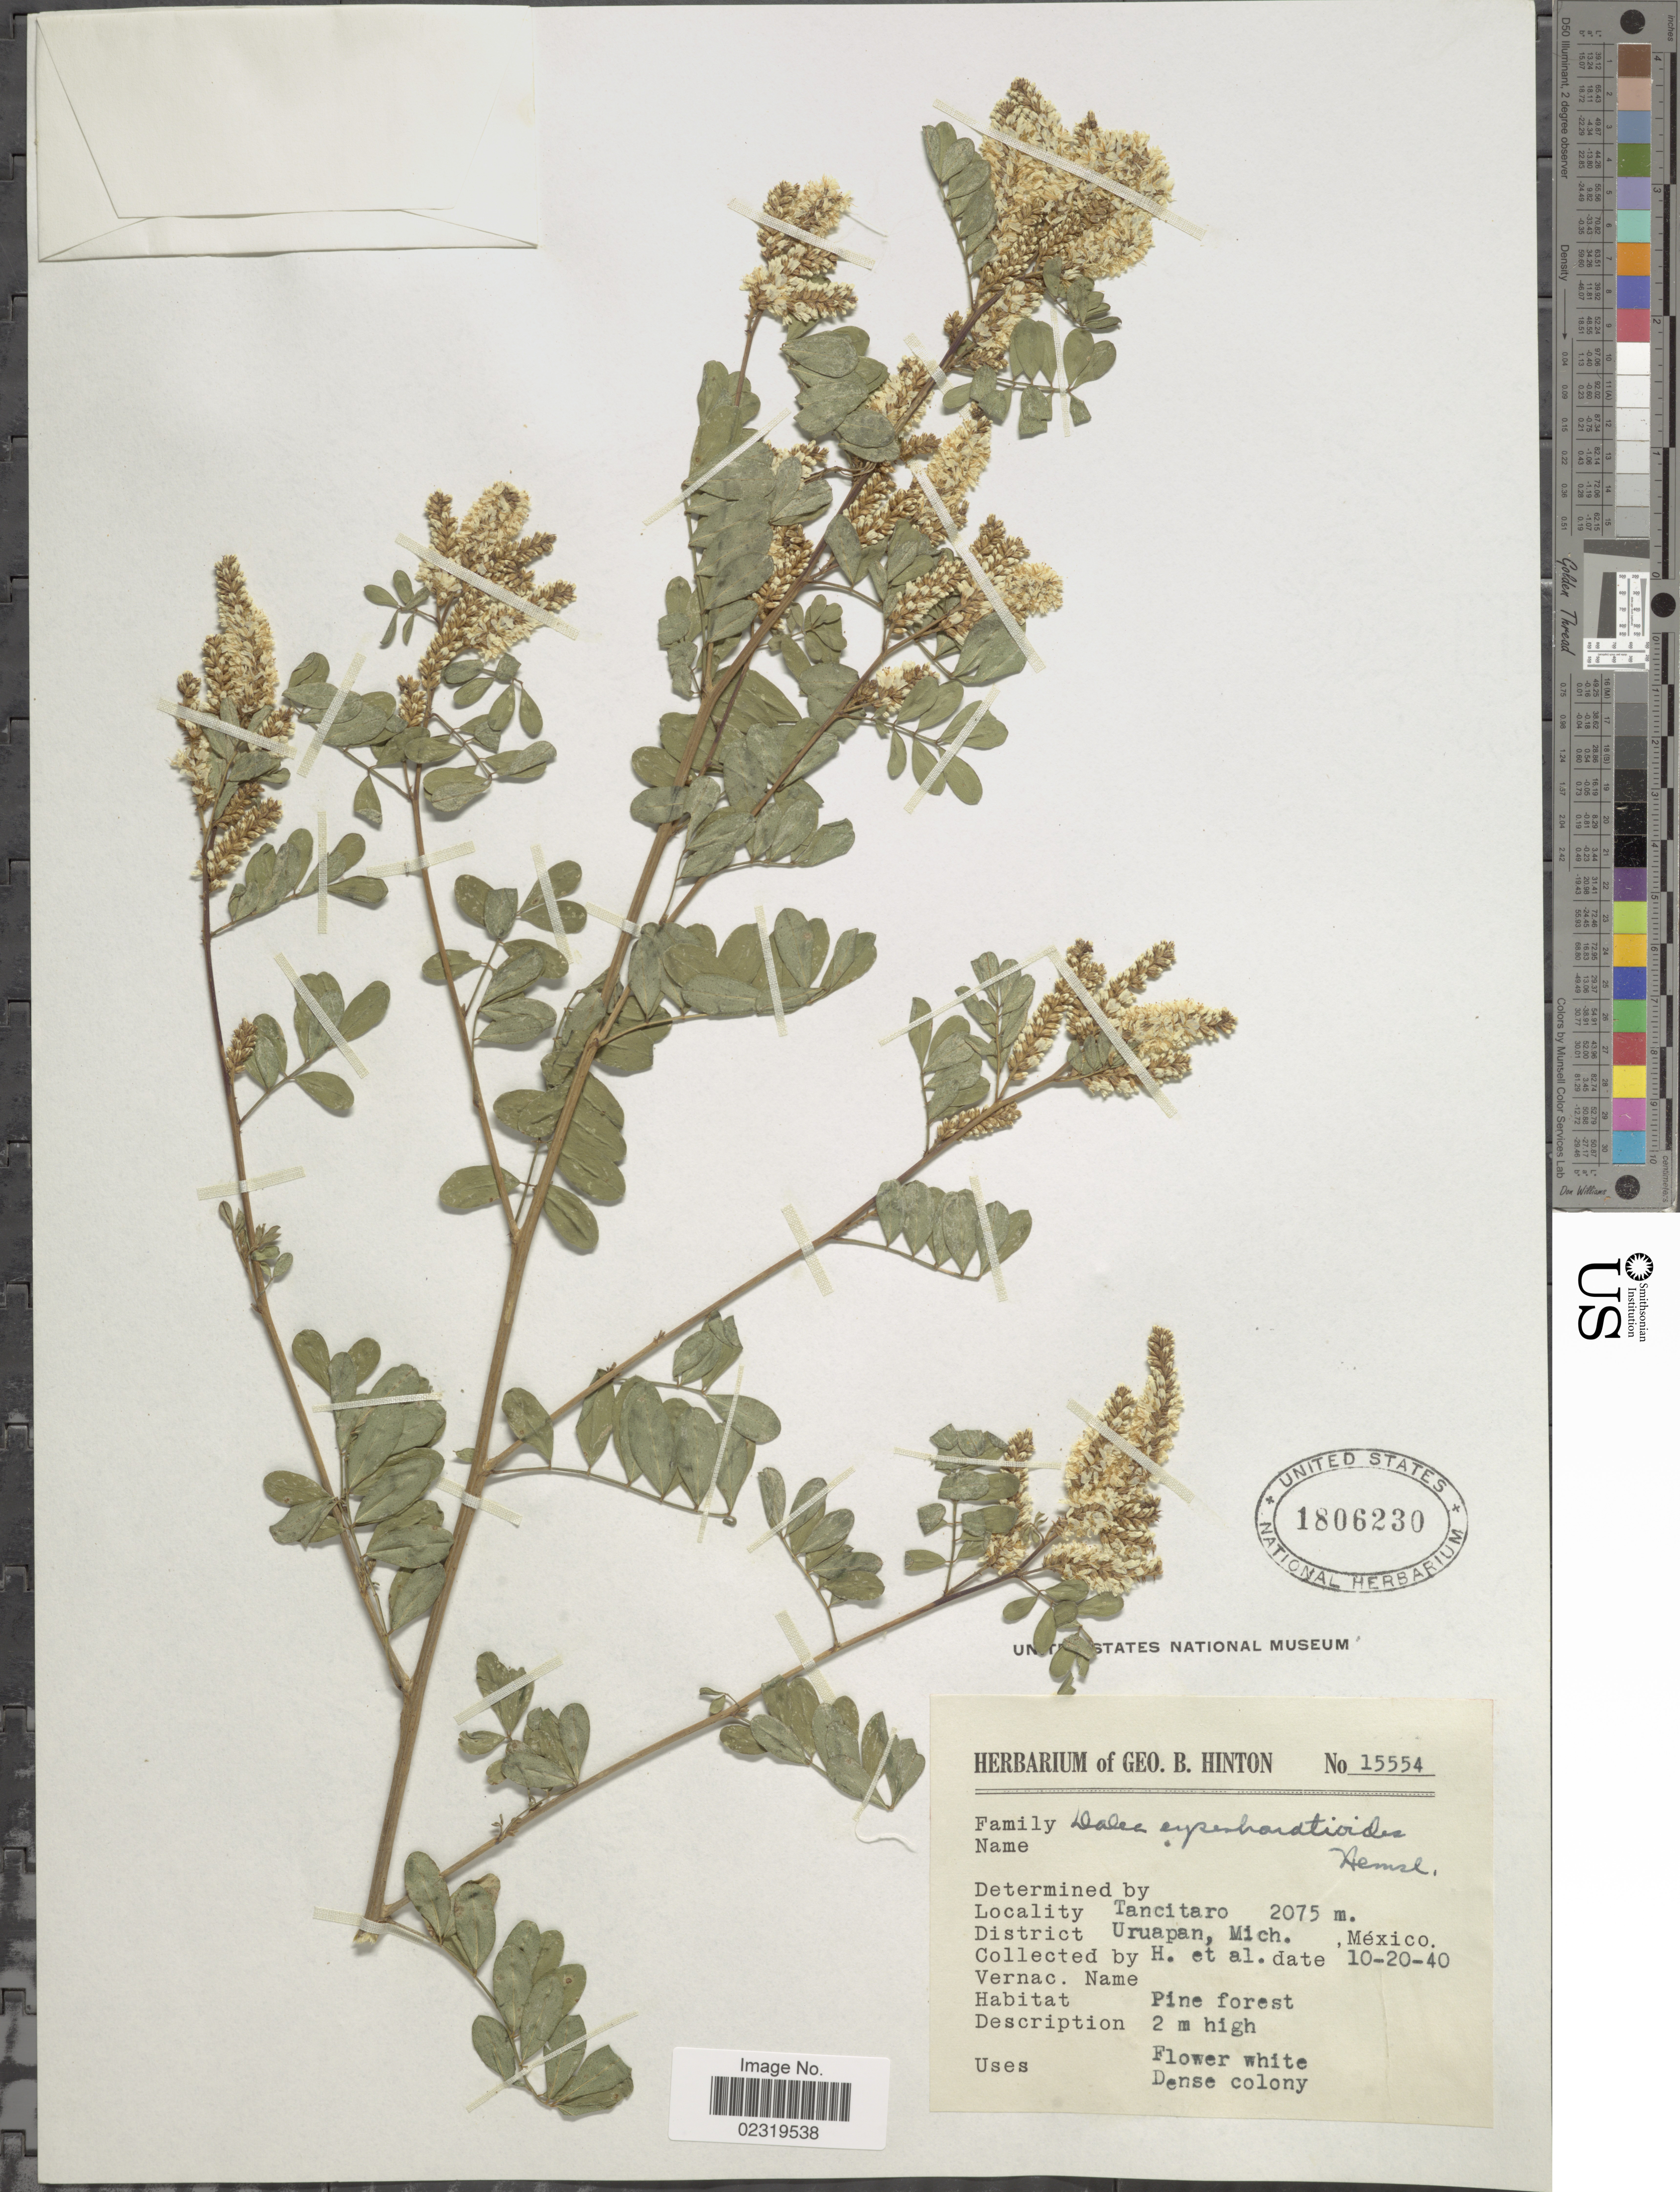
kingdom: Plantae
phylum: Tracheophyta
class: Magnoliopsida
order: Fabales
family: Fabaceae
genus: Dalea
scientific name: Dalea leucostachya var. eysenhardtioides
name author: (Hemsl.) Barneby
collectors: G. B. Hinton & et al.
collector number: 15554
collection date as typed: Transcribed d/m/y: 20/10/40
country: Mexico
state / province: Michoacán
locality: Tancitaro, District Uruapan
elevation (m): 2075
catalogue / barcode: US 1806230